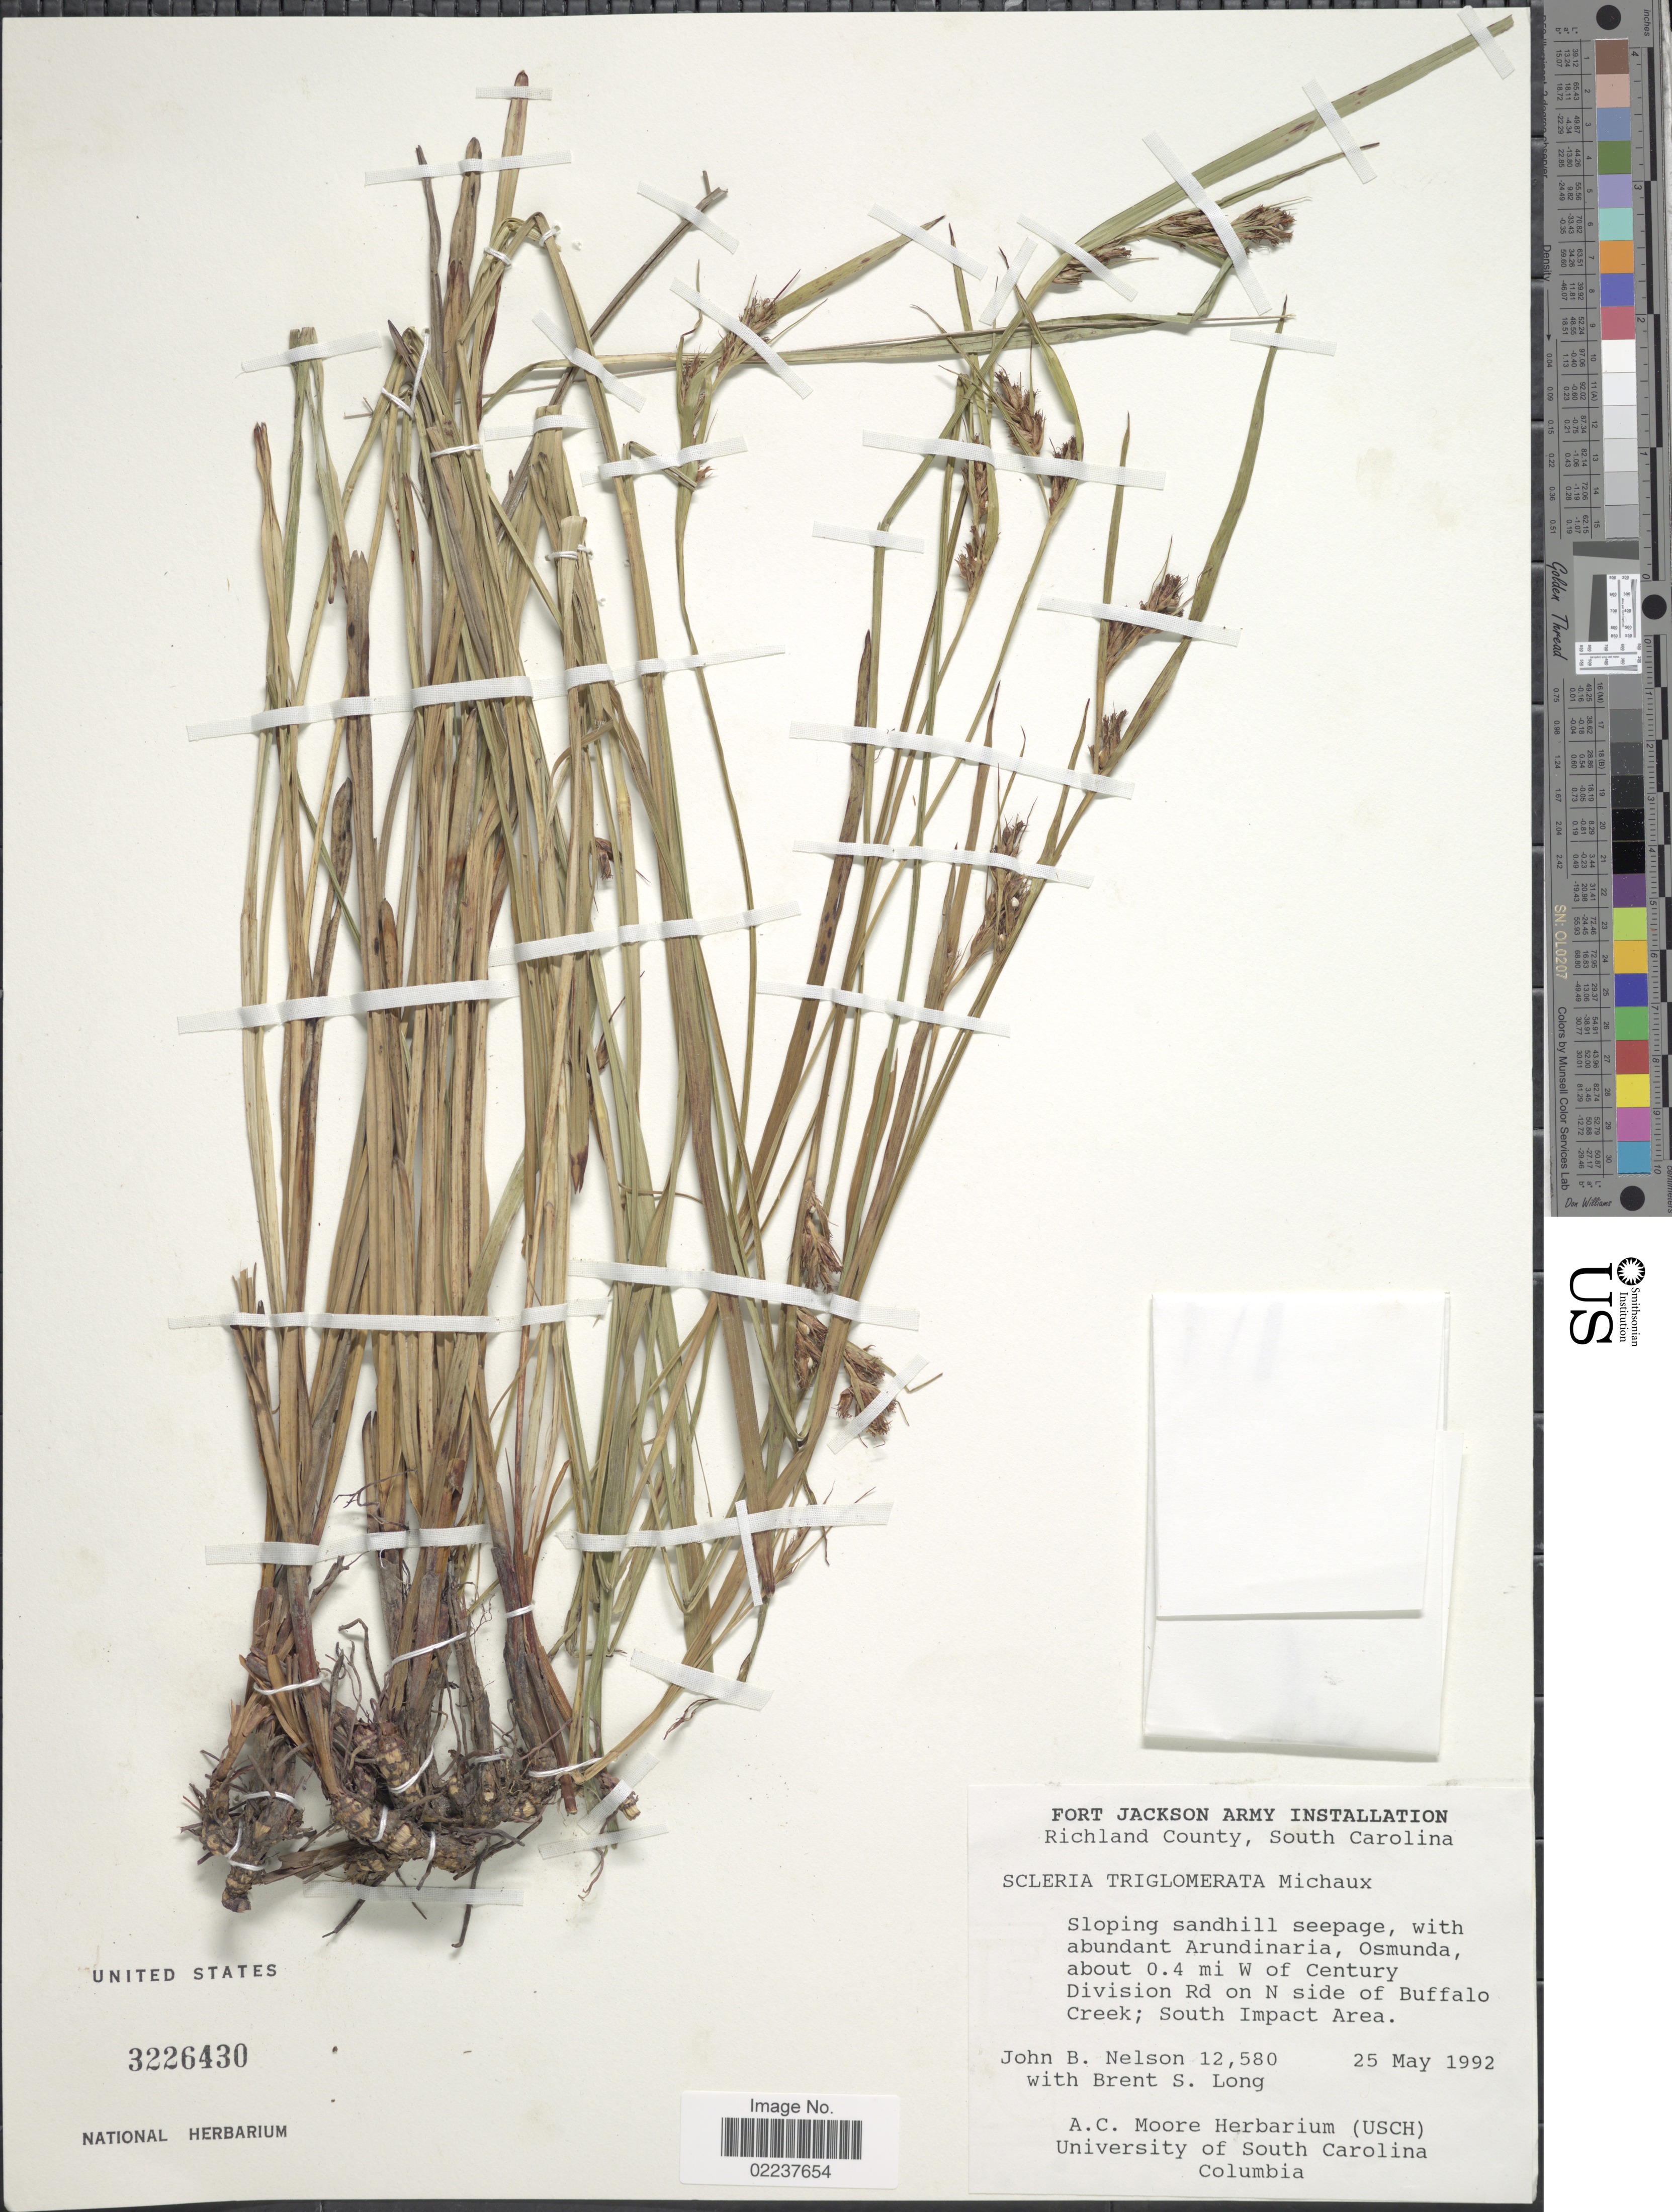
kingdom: Plantae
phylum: Tracheophyta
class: Liliopsida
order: Poales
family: Cyperaceae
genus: Scleria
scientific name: Scleria triglomerata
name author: Michx.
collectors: J. B. Nelson & B. Long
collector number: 580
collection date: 1992-05-25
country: United States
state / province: South Carolina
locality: Richland County, about 0.4 mi W of Century Division Rd on N side of Buffalo Creek; South Impact Area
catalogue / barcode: US 3226430